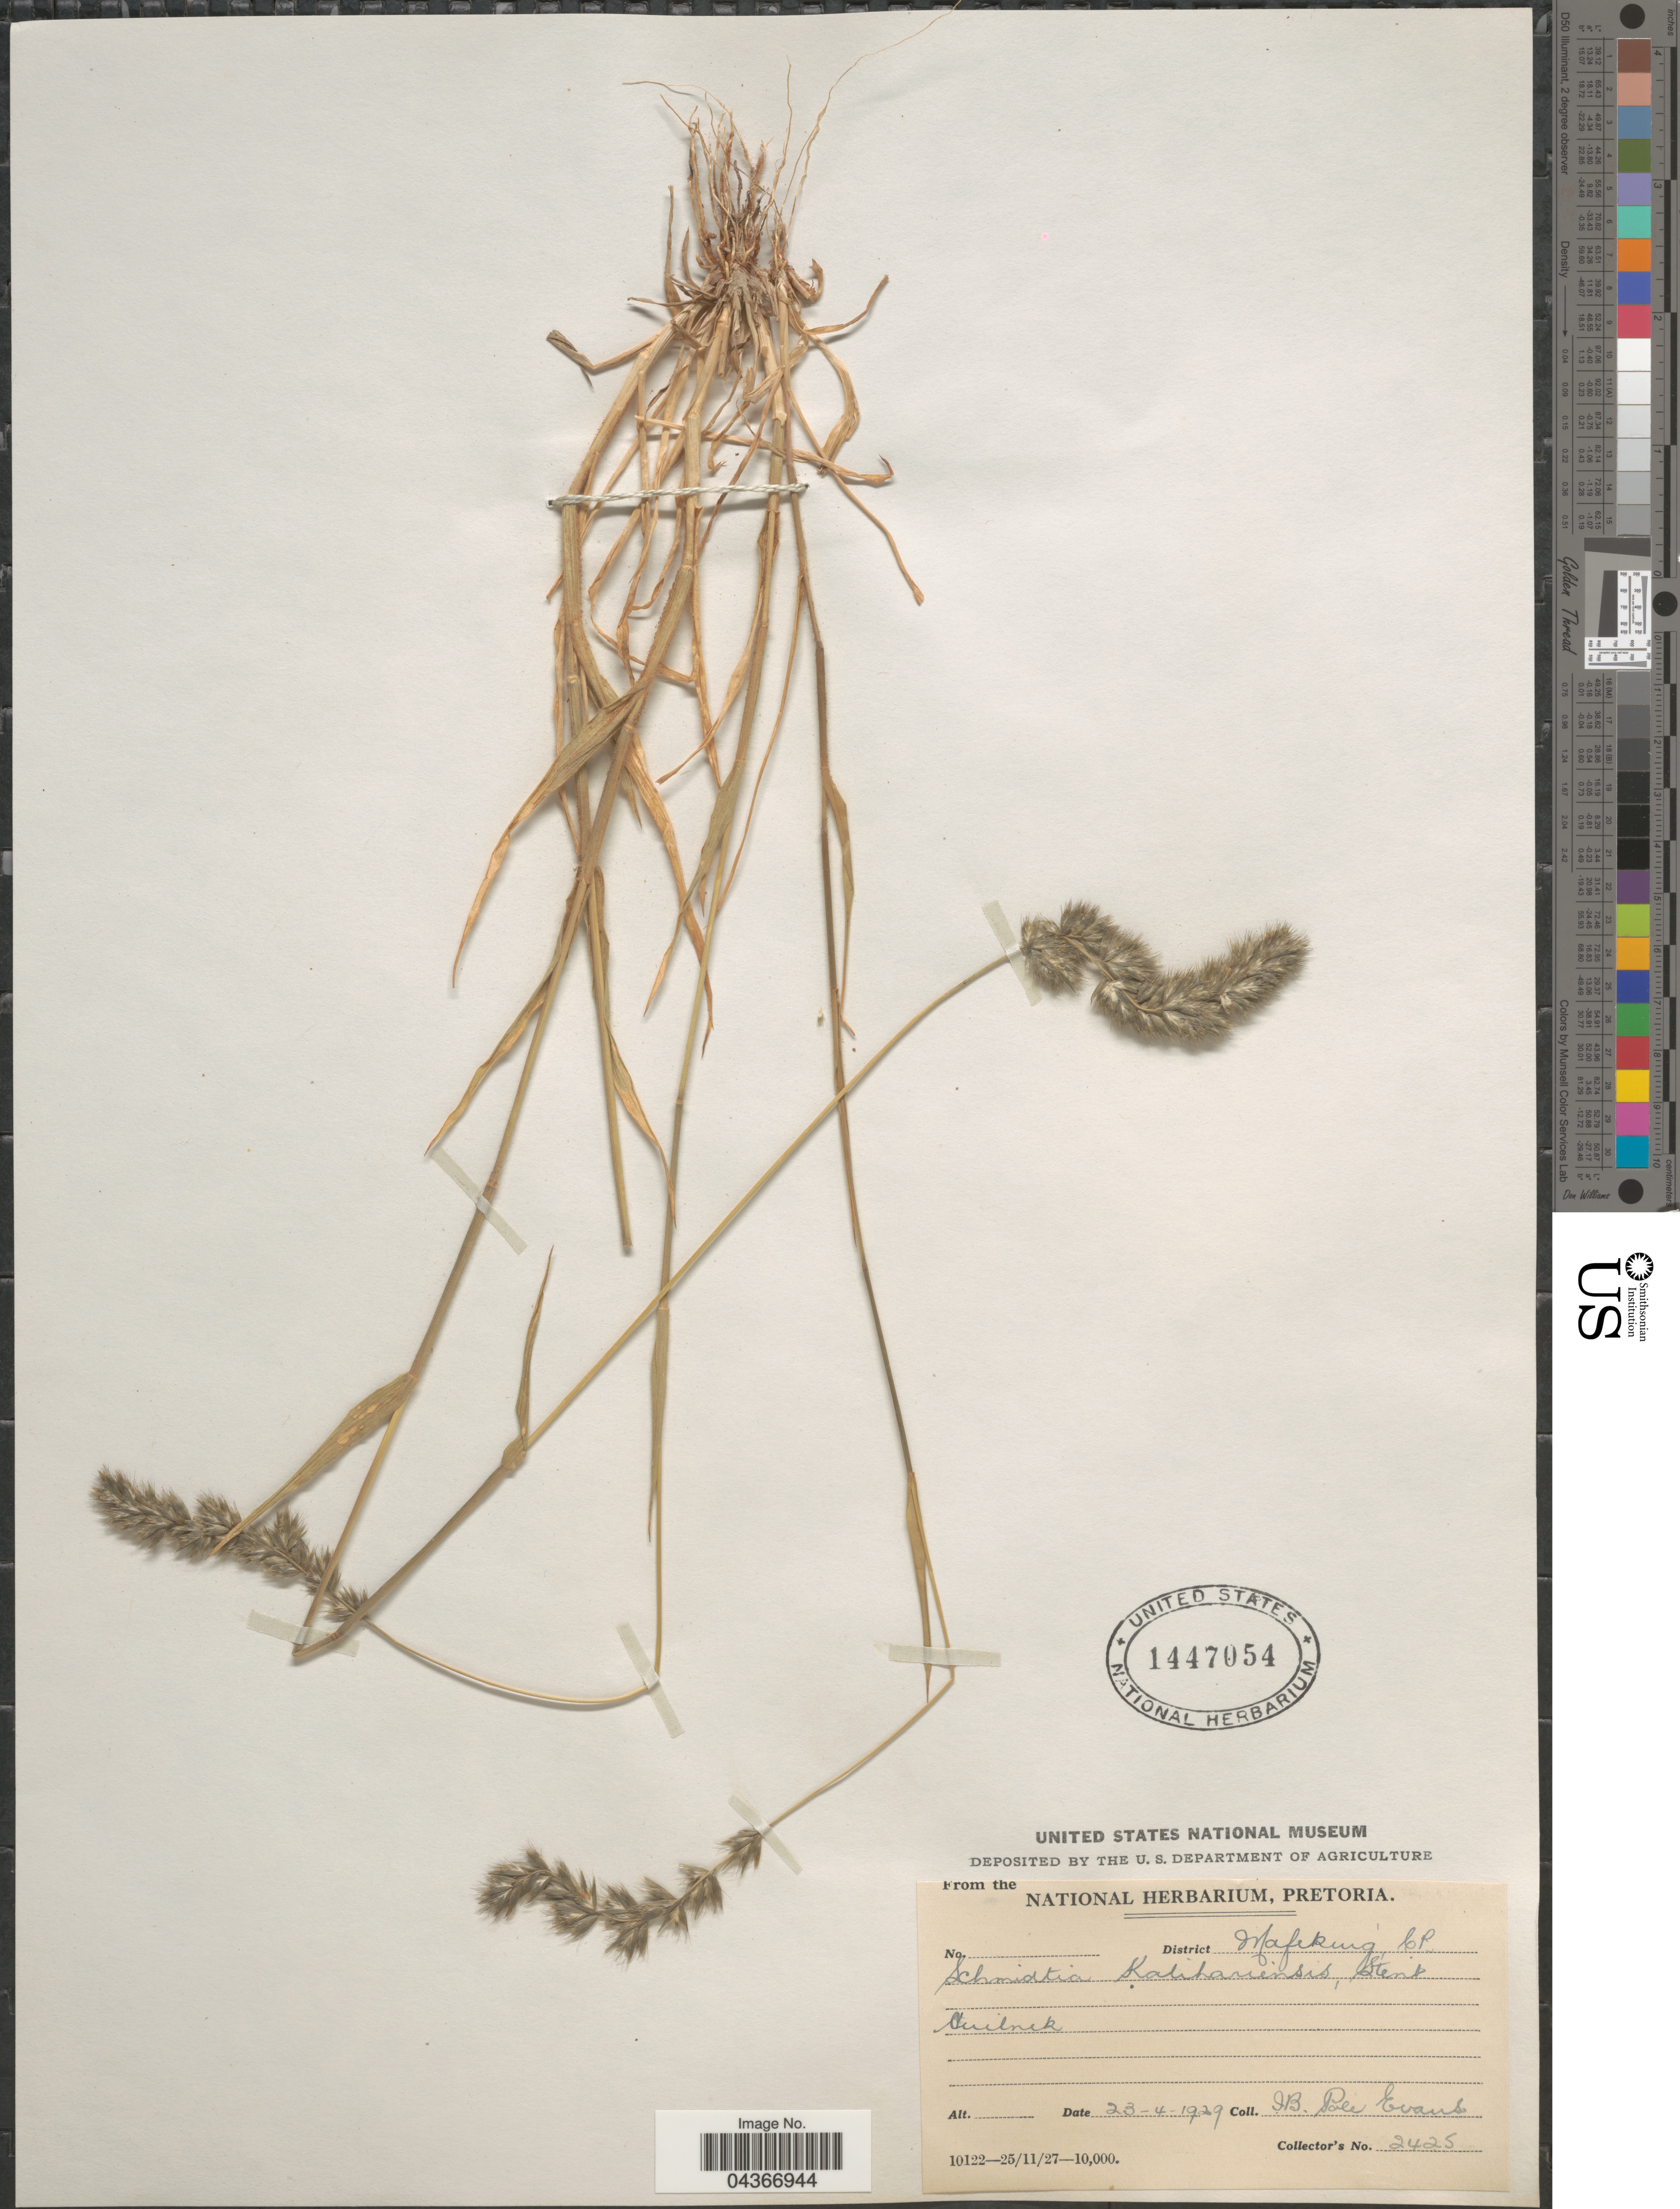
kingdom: Plantae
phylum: Tracheophyta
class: Liliopsida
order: Poales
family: Poaceae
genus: Schmidtia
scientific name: Schmidtia kalahariensis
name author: Stent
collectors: I. B. Pole-Evans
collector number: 2425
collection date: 1929-04-23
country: South Africa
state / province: North West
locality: District Mafeking. Ouilnek [interpreted].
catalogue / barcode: US 1447054